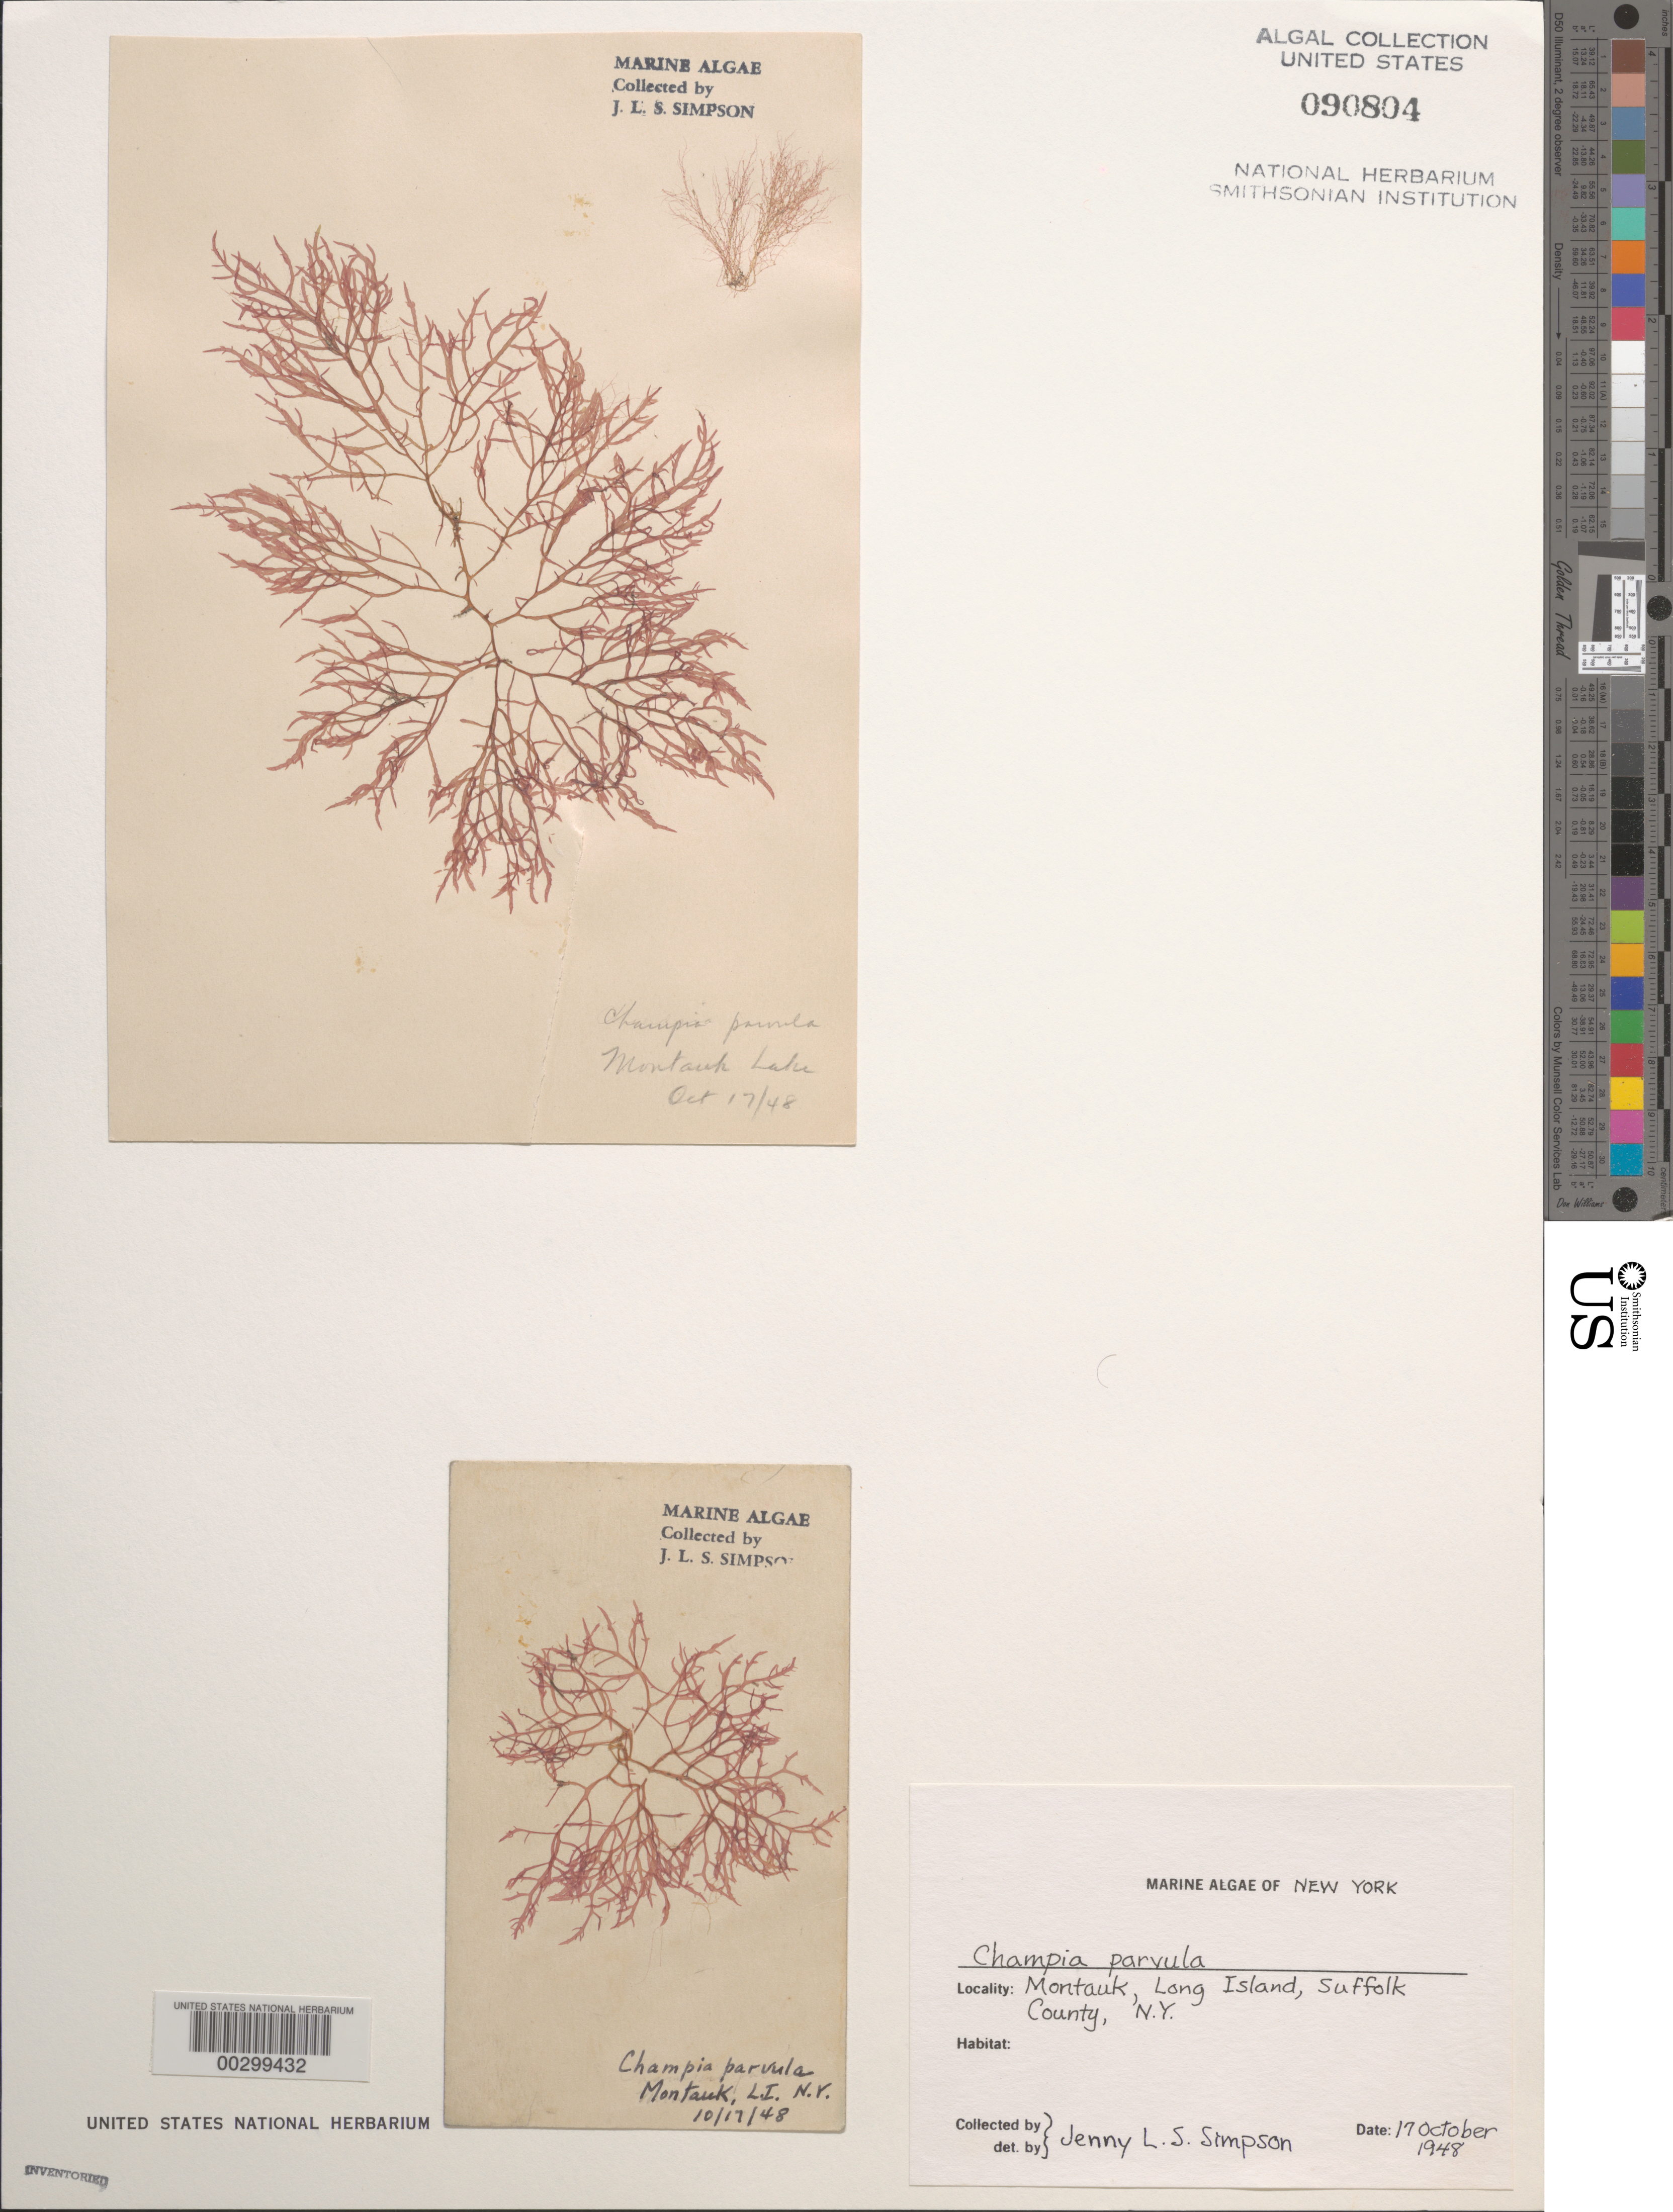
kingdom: Plantae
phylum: Rhodophyta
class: Florideophyceae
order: Rhodymeniales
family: Champiaceae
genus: Champia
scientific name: Champia parvula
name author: (C. Agardh) Harv.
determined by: Simpson, J. L. S.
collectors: J. Simpson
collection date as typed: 17 Oct 1948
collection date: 1948-10-17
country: United States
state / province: New York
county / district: Suffolk County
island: Long Island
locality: Montauk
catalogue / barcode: US 90804